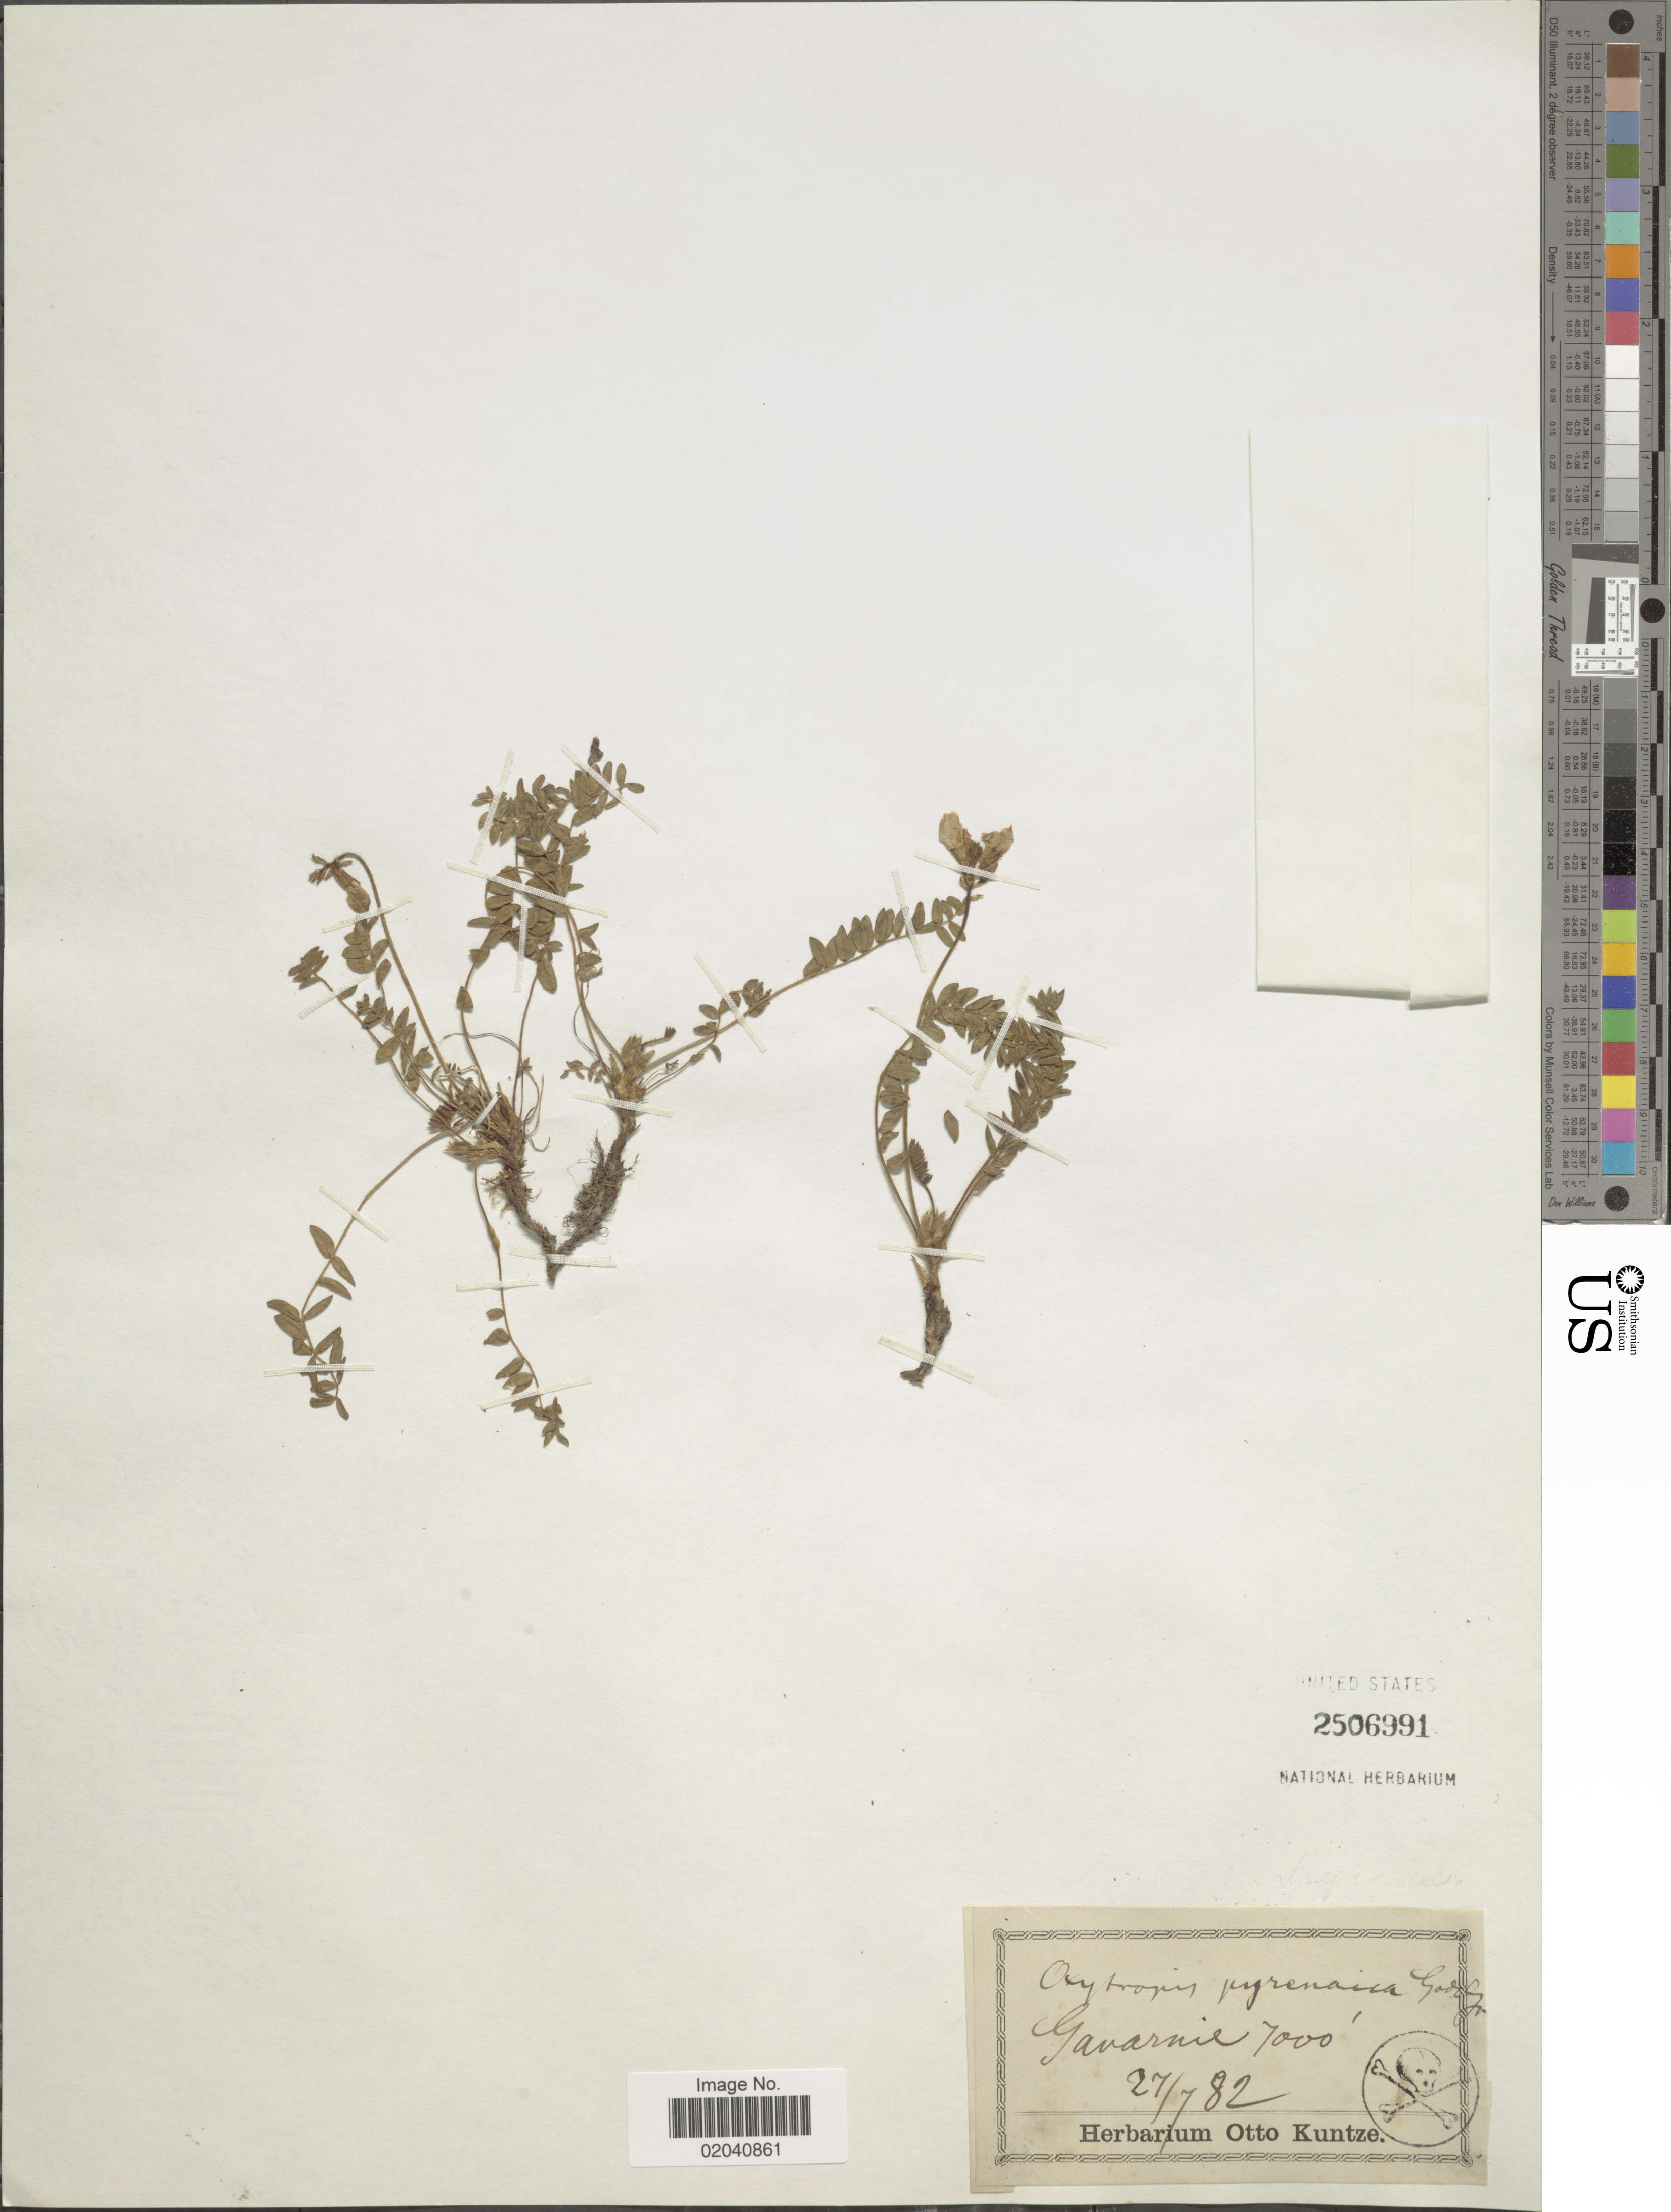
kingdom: Plantae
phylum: Tracheophyta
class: Magnoliopsida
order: Fabales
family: Fabaceae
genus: Oxytropis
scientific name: Oxytropis pyrenaica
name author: Godr. & Gren.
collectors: ex herb. Otto Kuntze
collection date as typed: Transcribed d/m/y: 27/7/82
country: France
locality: Gavarnie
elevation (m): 2134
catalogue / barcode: US 2506991